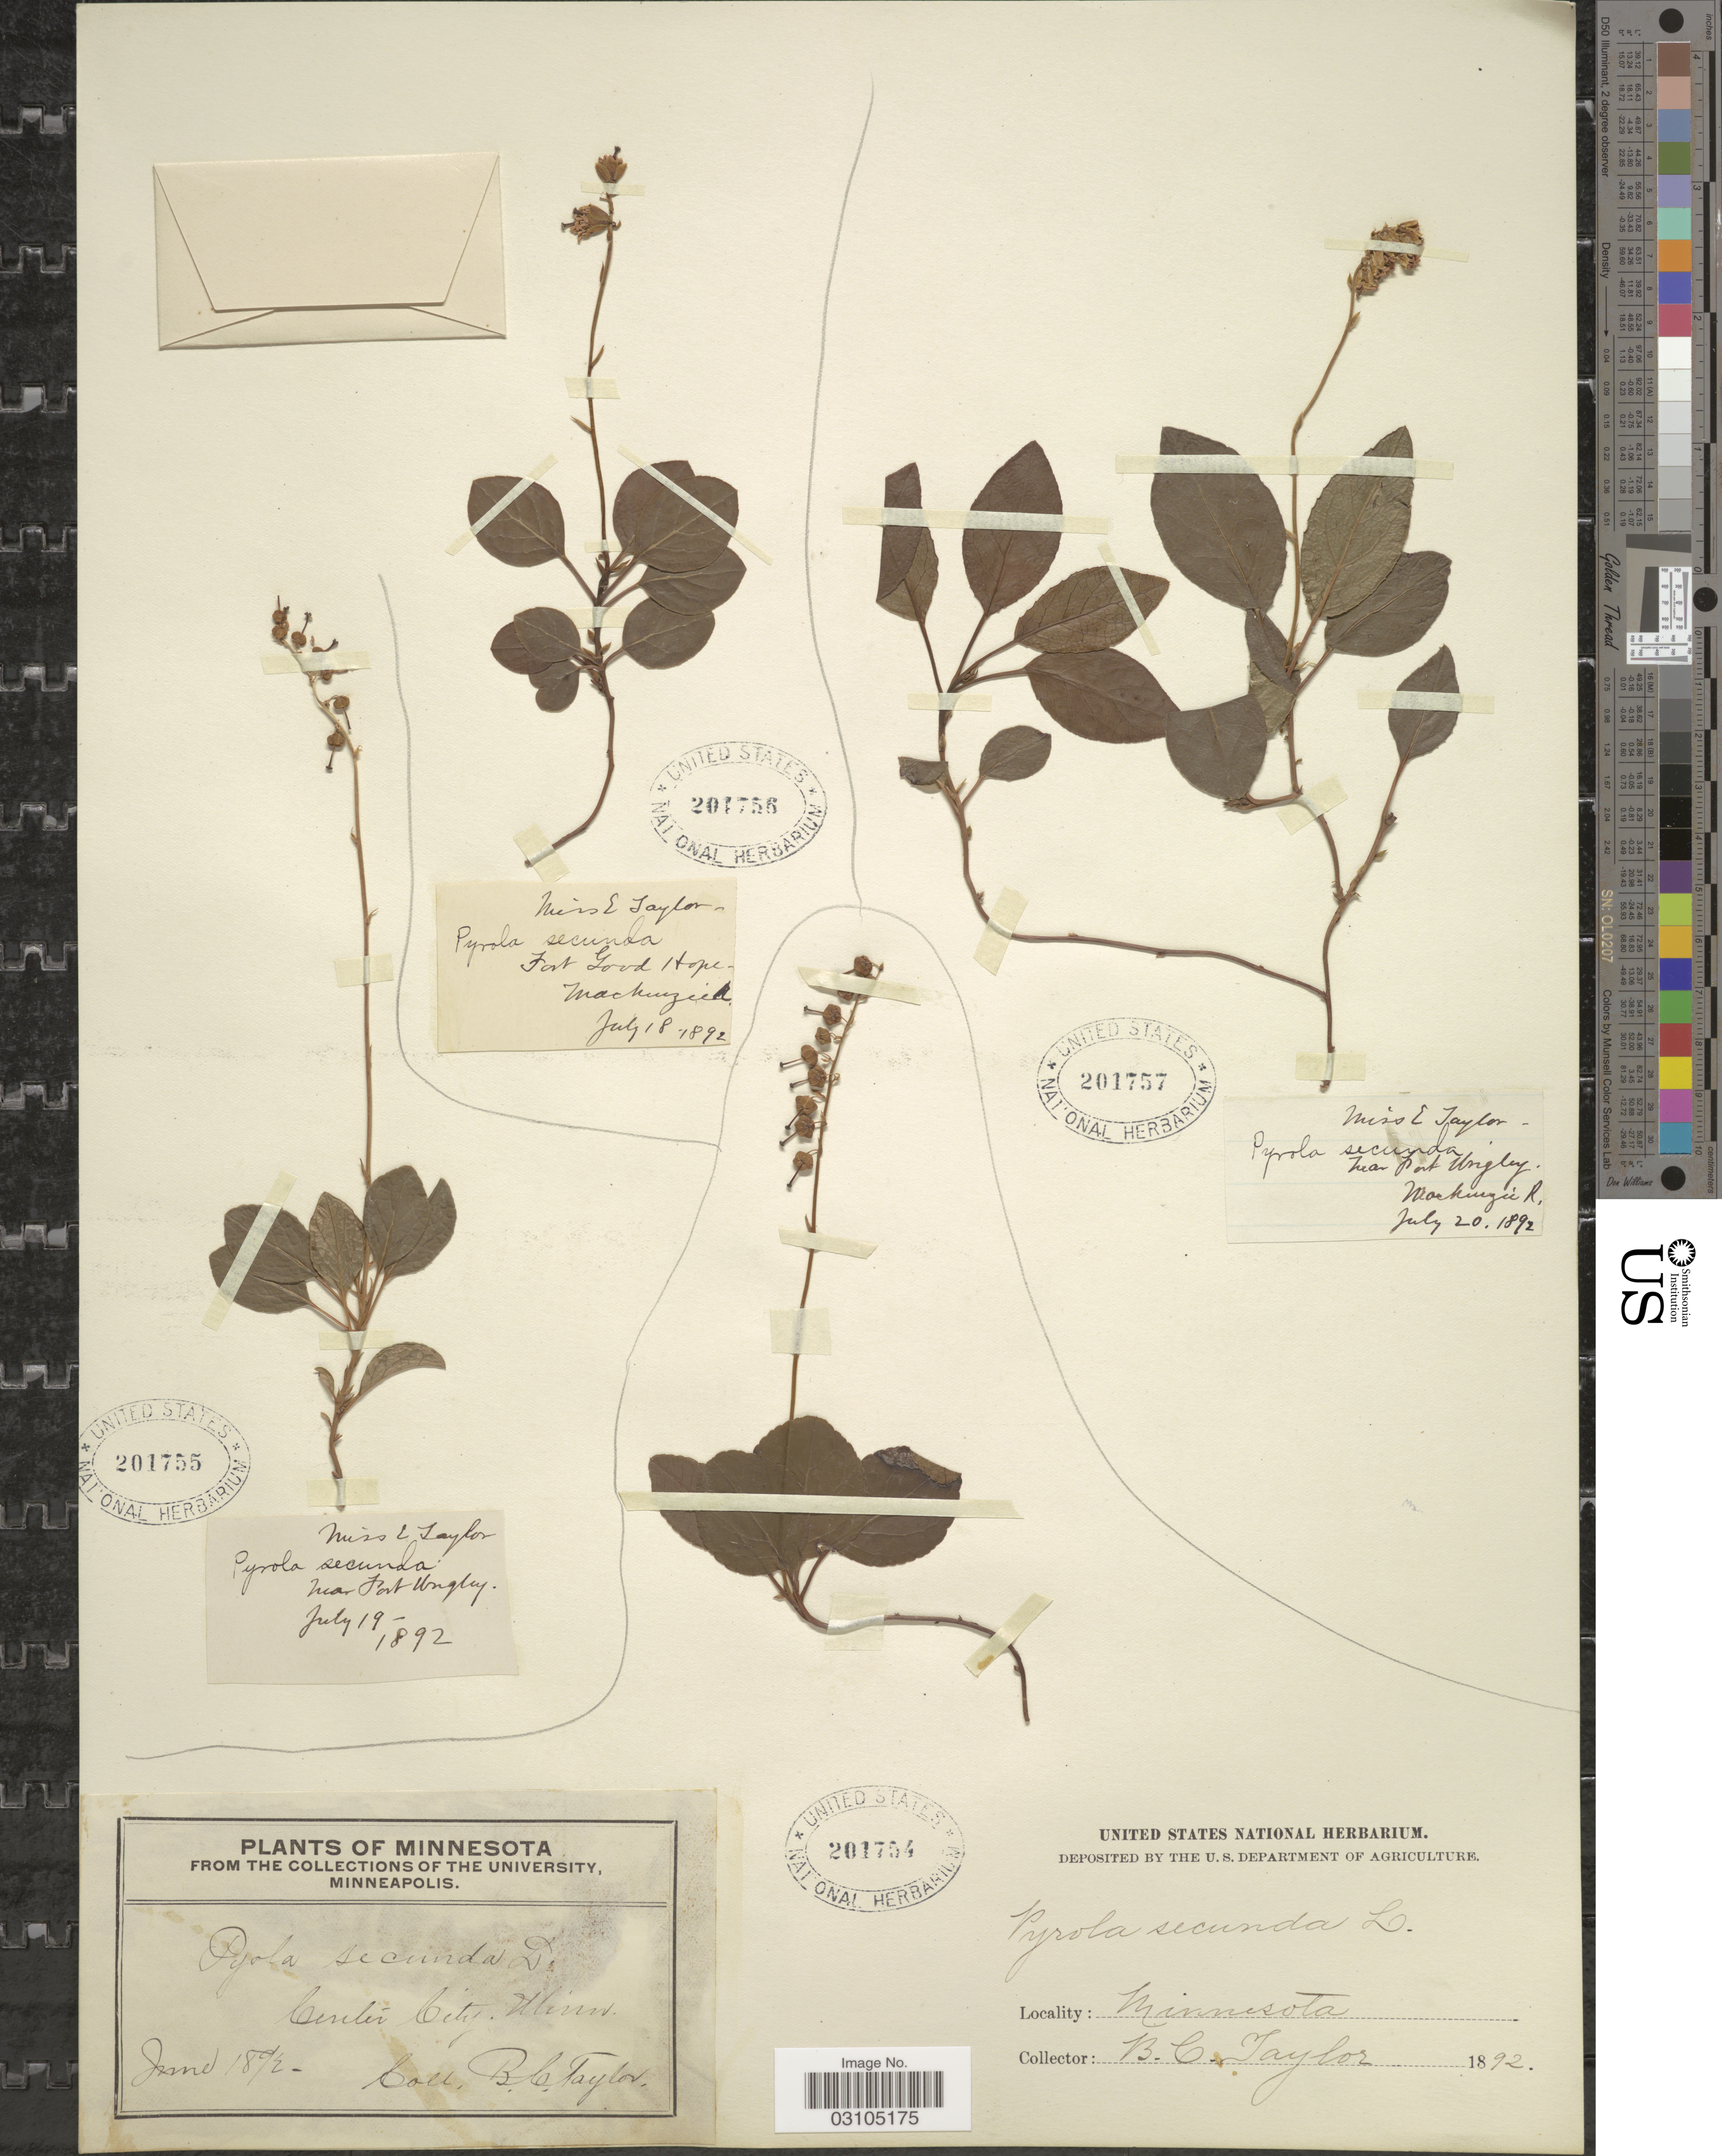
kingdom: Plantae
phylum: Tracheophyta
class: Magnoliopsida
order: Ericales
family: Ericaceae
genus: Orthilia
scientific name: Orthilia secunda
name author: (L.) House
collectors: E. Taylor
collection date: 1892-07-20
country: Canada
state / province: Northwest Territories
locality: Near Port Wrigley. Mackenzie R.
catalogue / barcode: US 201757-4